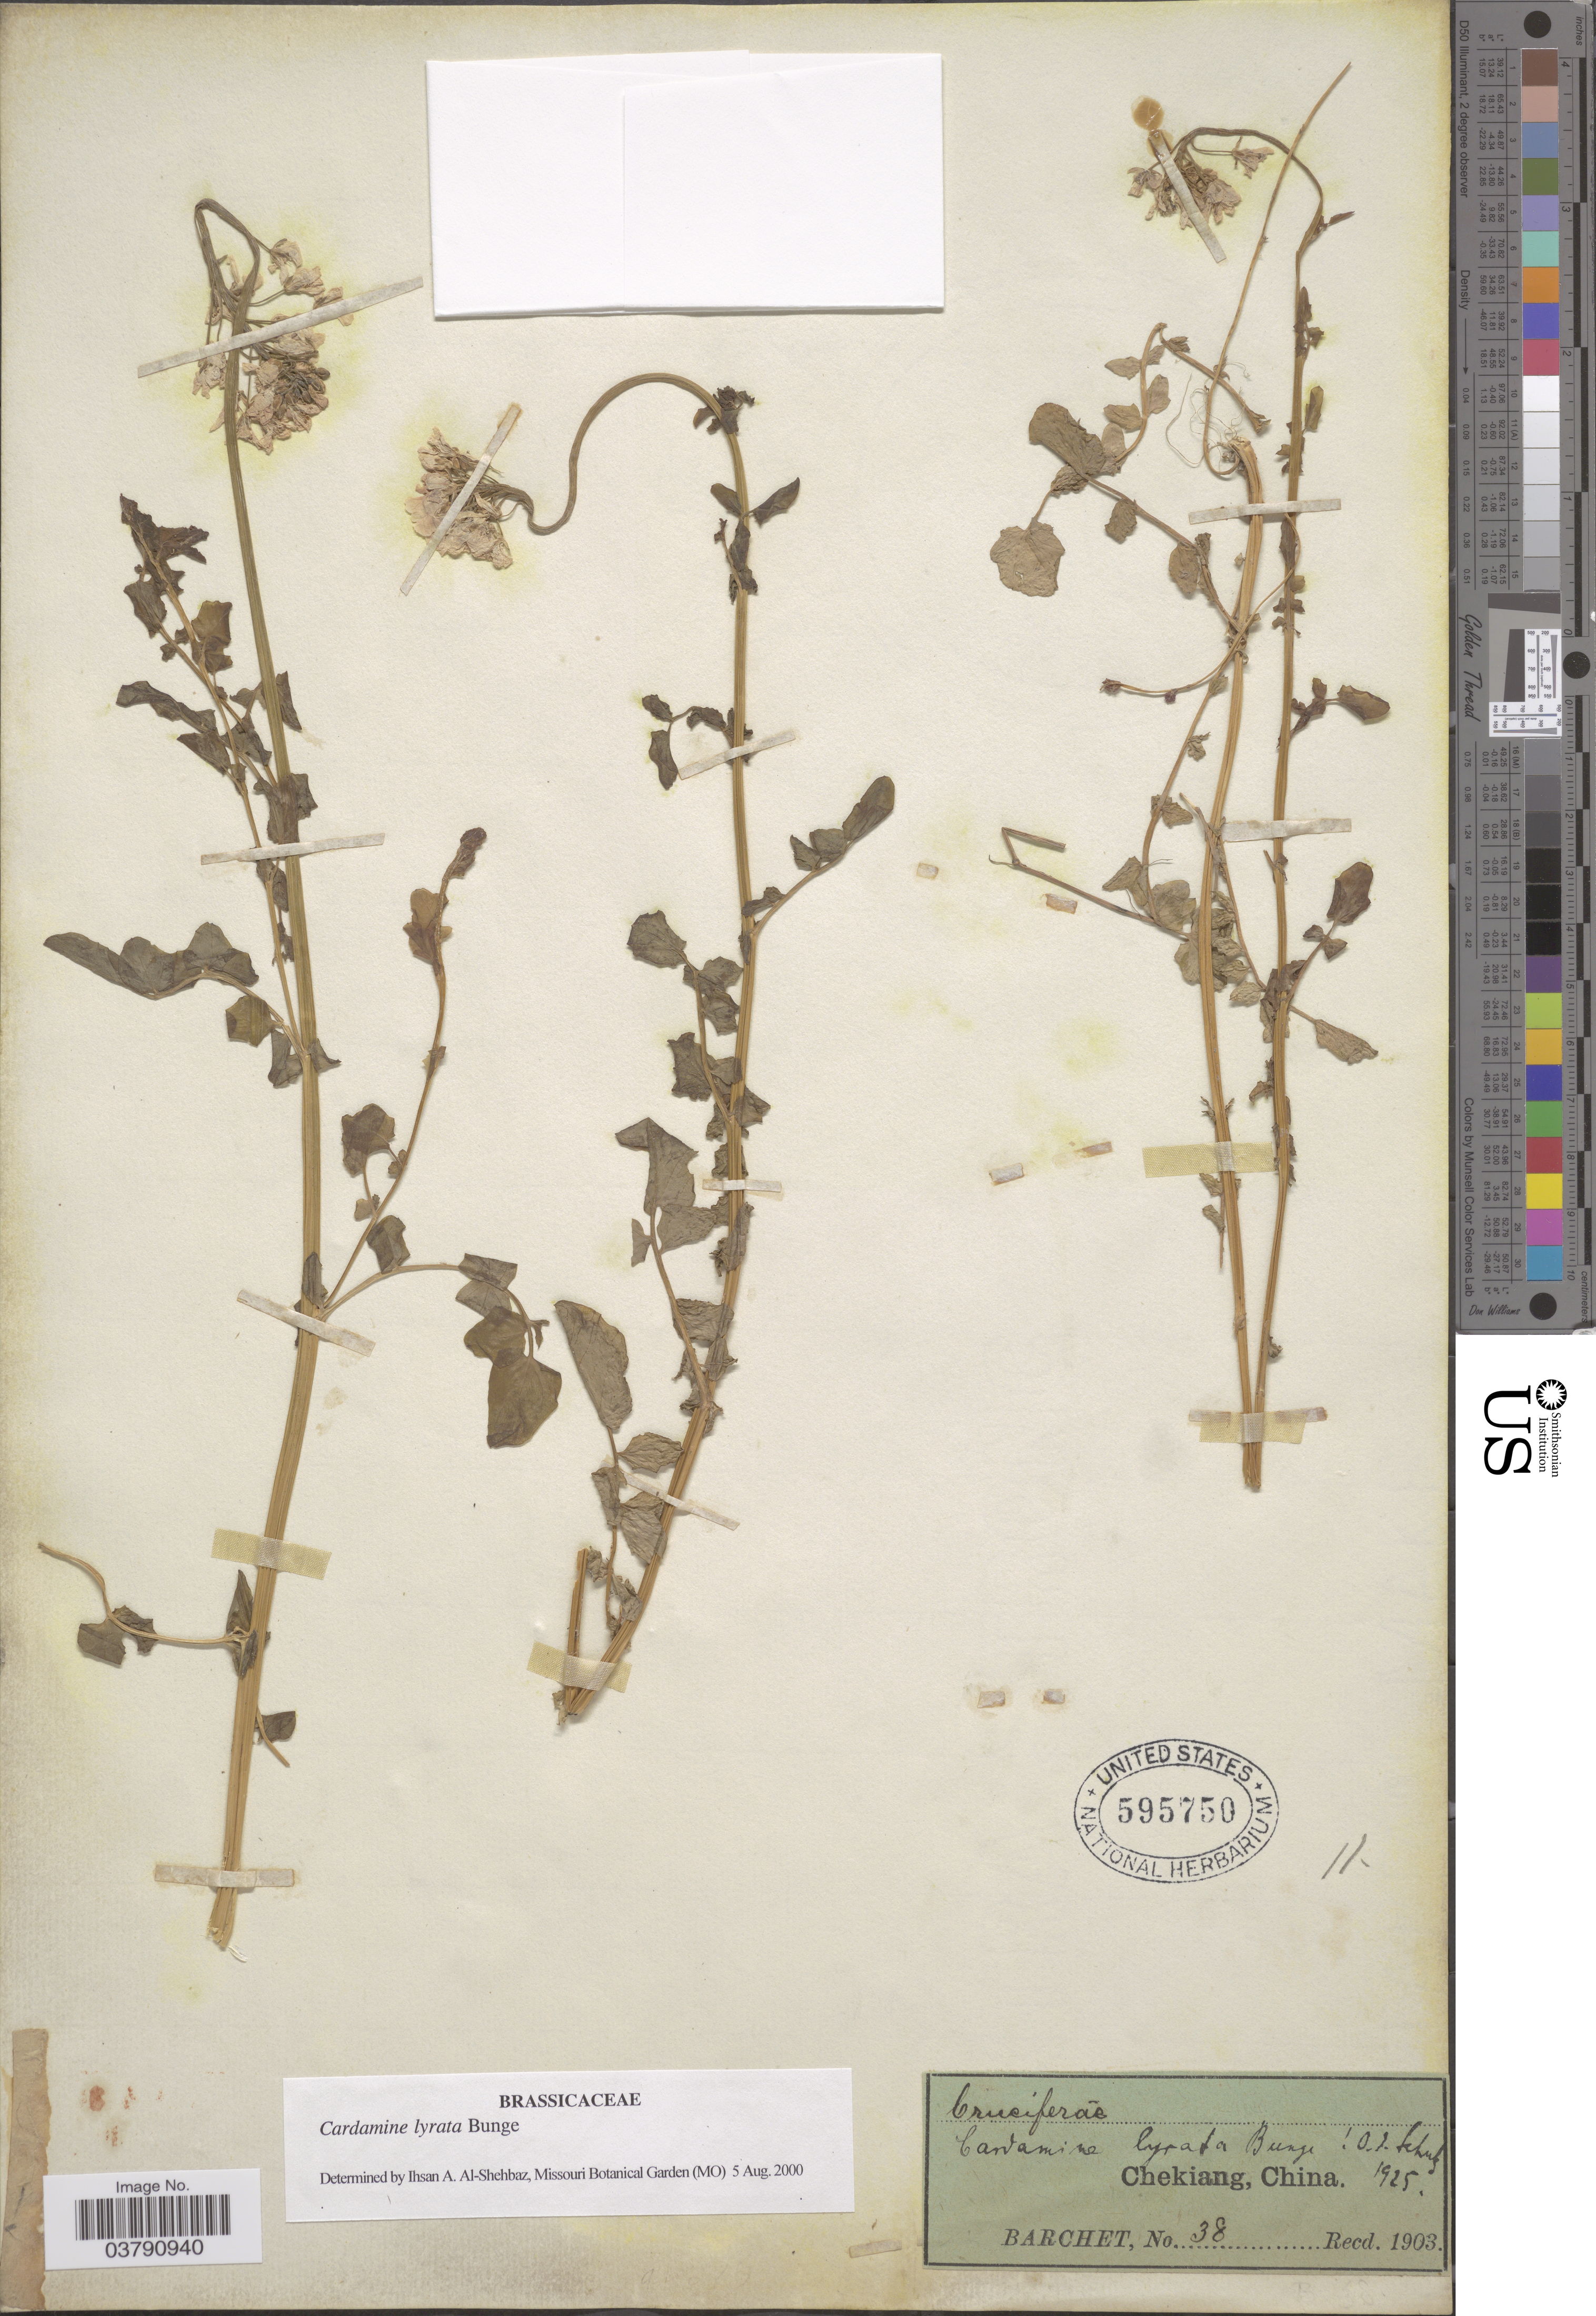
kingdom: Plantae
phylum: Tracheophyta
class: Magnoliopsida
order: Brassicales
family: Brassicaceae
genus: Cardamine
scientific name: Cardamine lyrata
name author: Bunge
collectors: Barchet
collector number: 38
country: China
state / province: Zhejiang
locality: Chekiang.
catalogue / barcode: US 595750